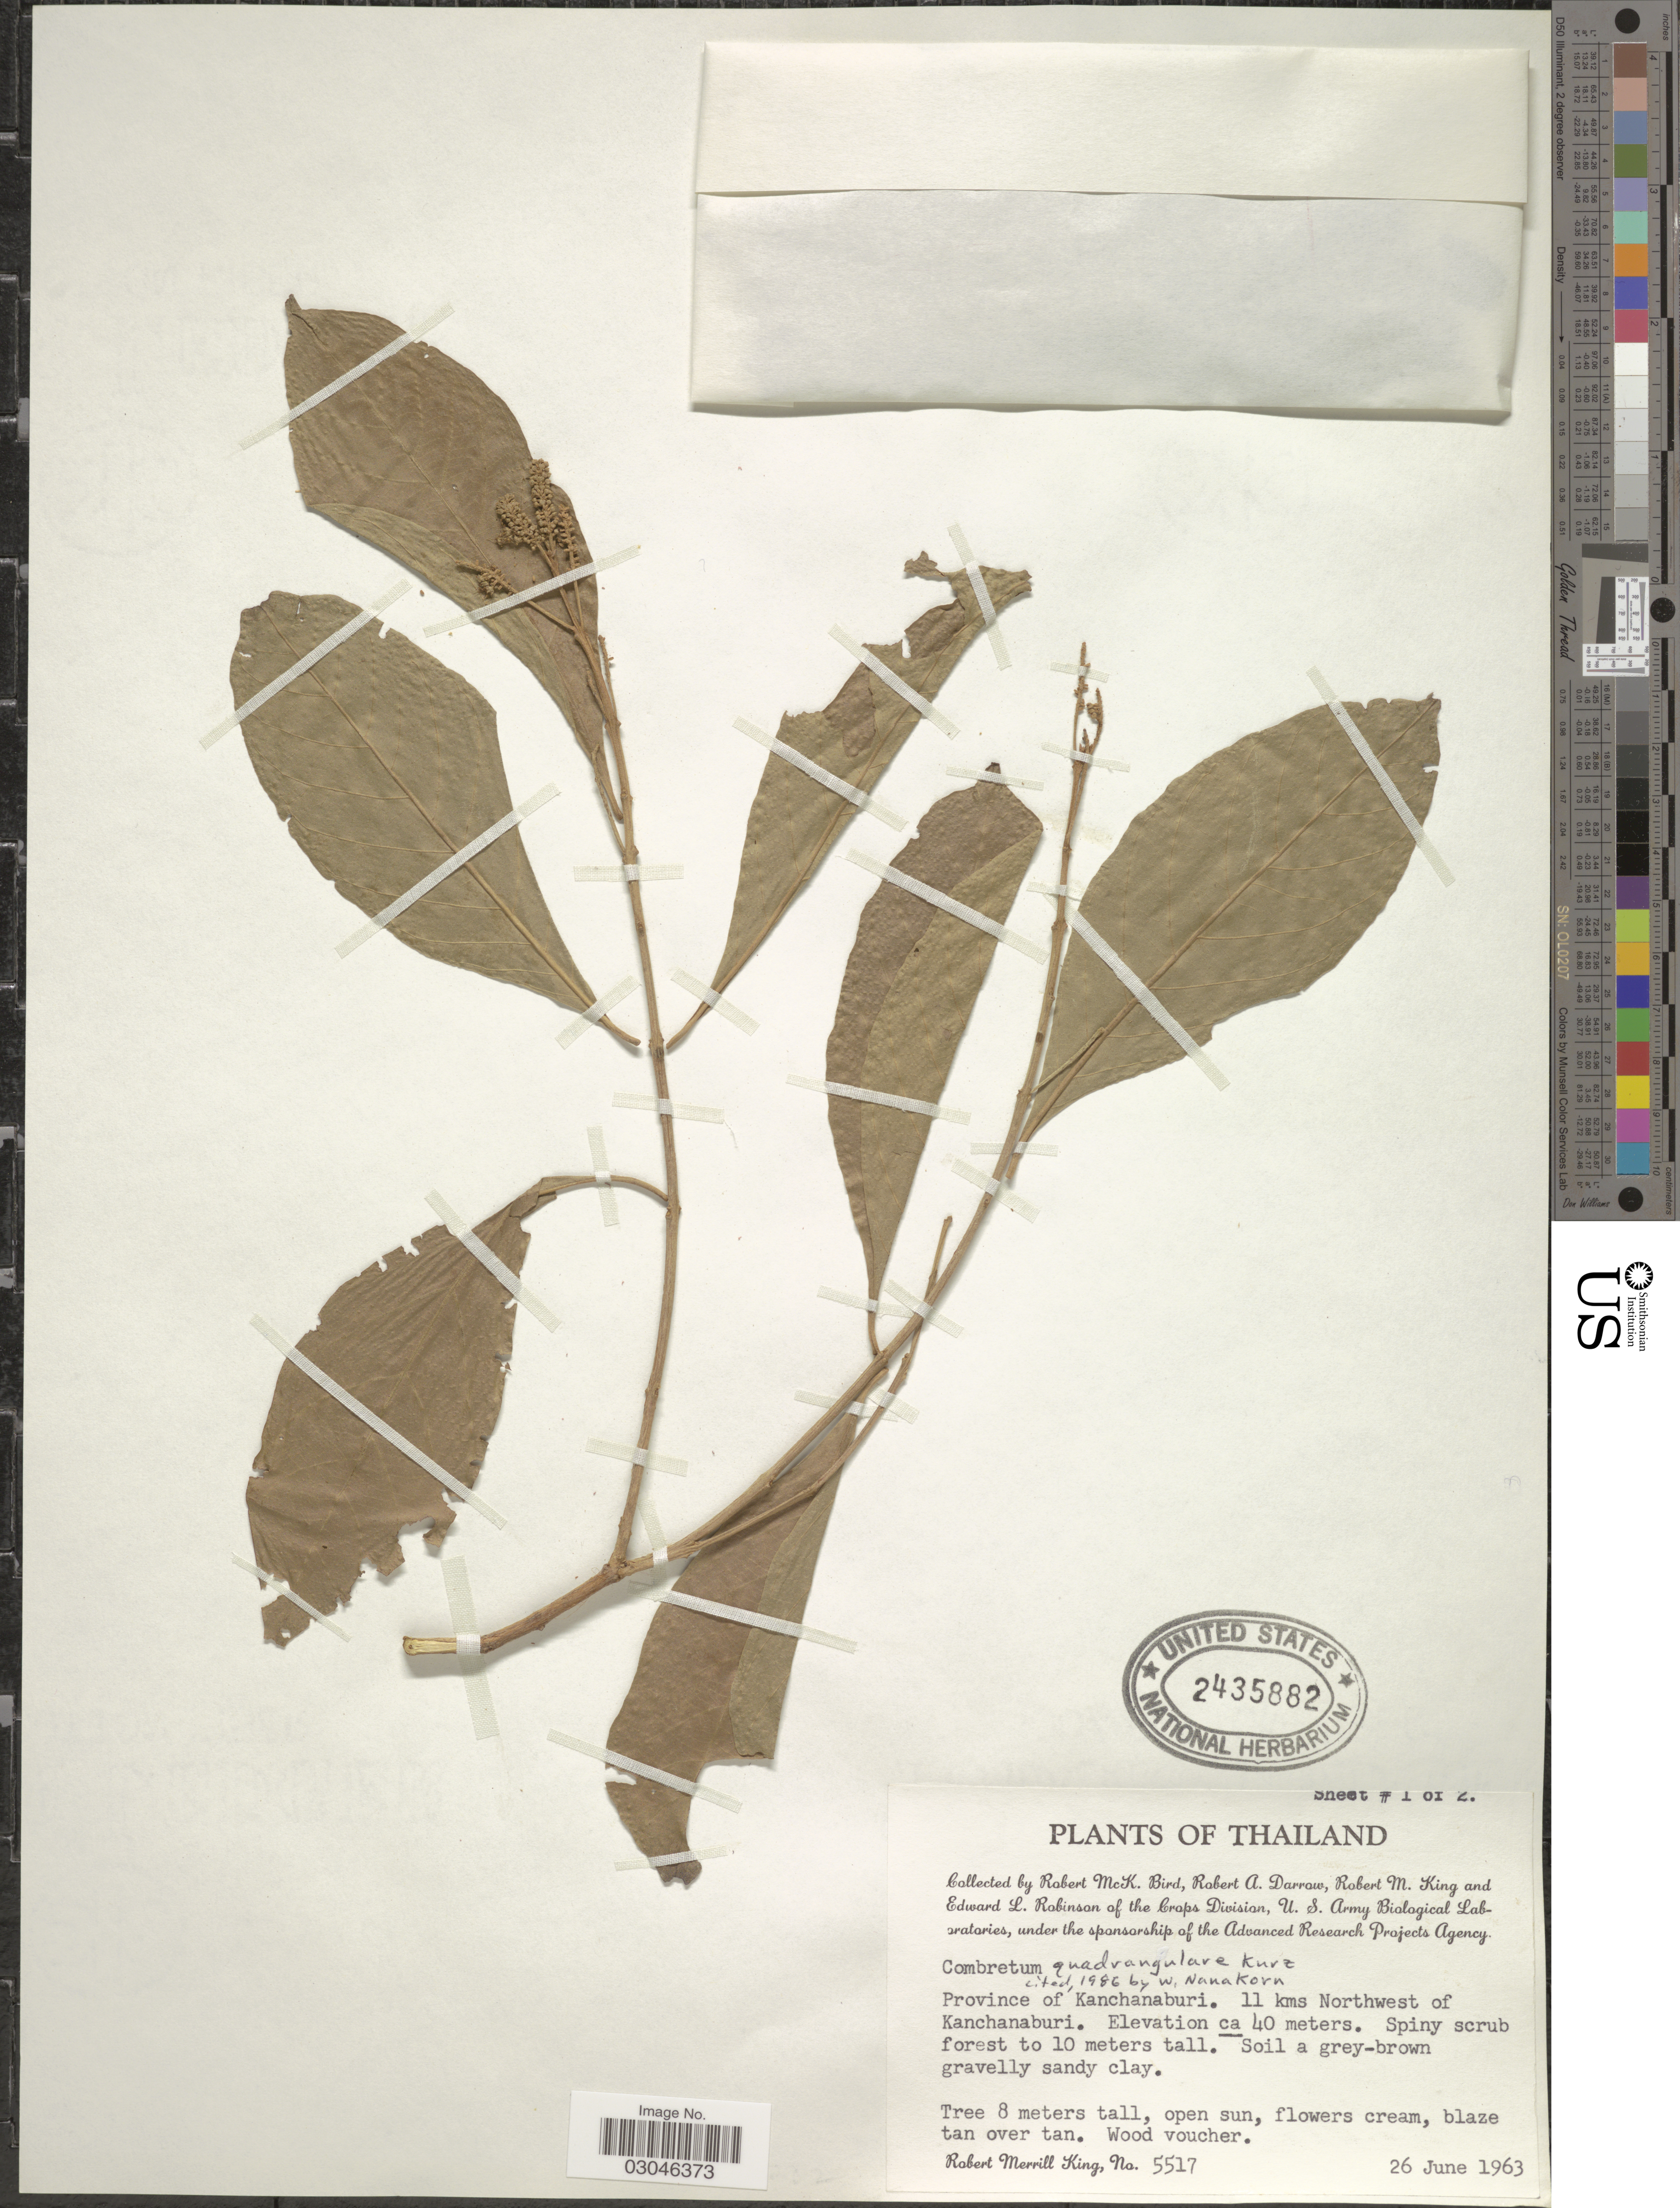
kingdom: Plantae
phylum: Tracheophyta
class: Magnoliopsida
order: Myrtales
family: Combretaceae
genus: Combretum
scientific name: Combretum quadrangulare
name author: Kurz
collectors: R. M. Bird, R. A. Darrow, R. M. King & E. L. Robinson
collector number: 5517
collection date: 1963-06-26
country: Thailand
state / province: Kanchanaburi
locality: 11 kms Northwest of Kanchanaburi.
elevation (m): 40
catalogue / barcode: US 2435882